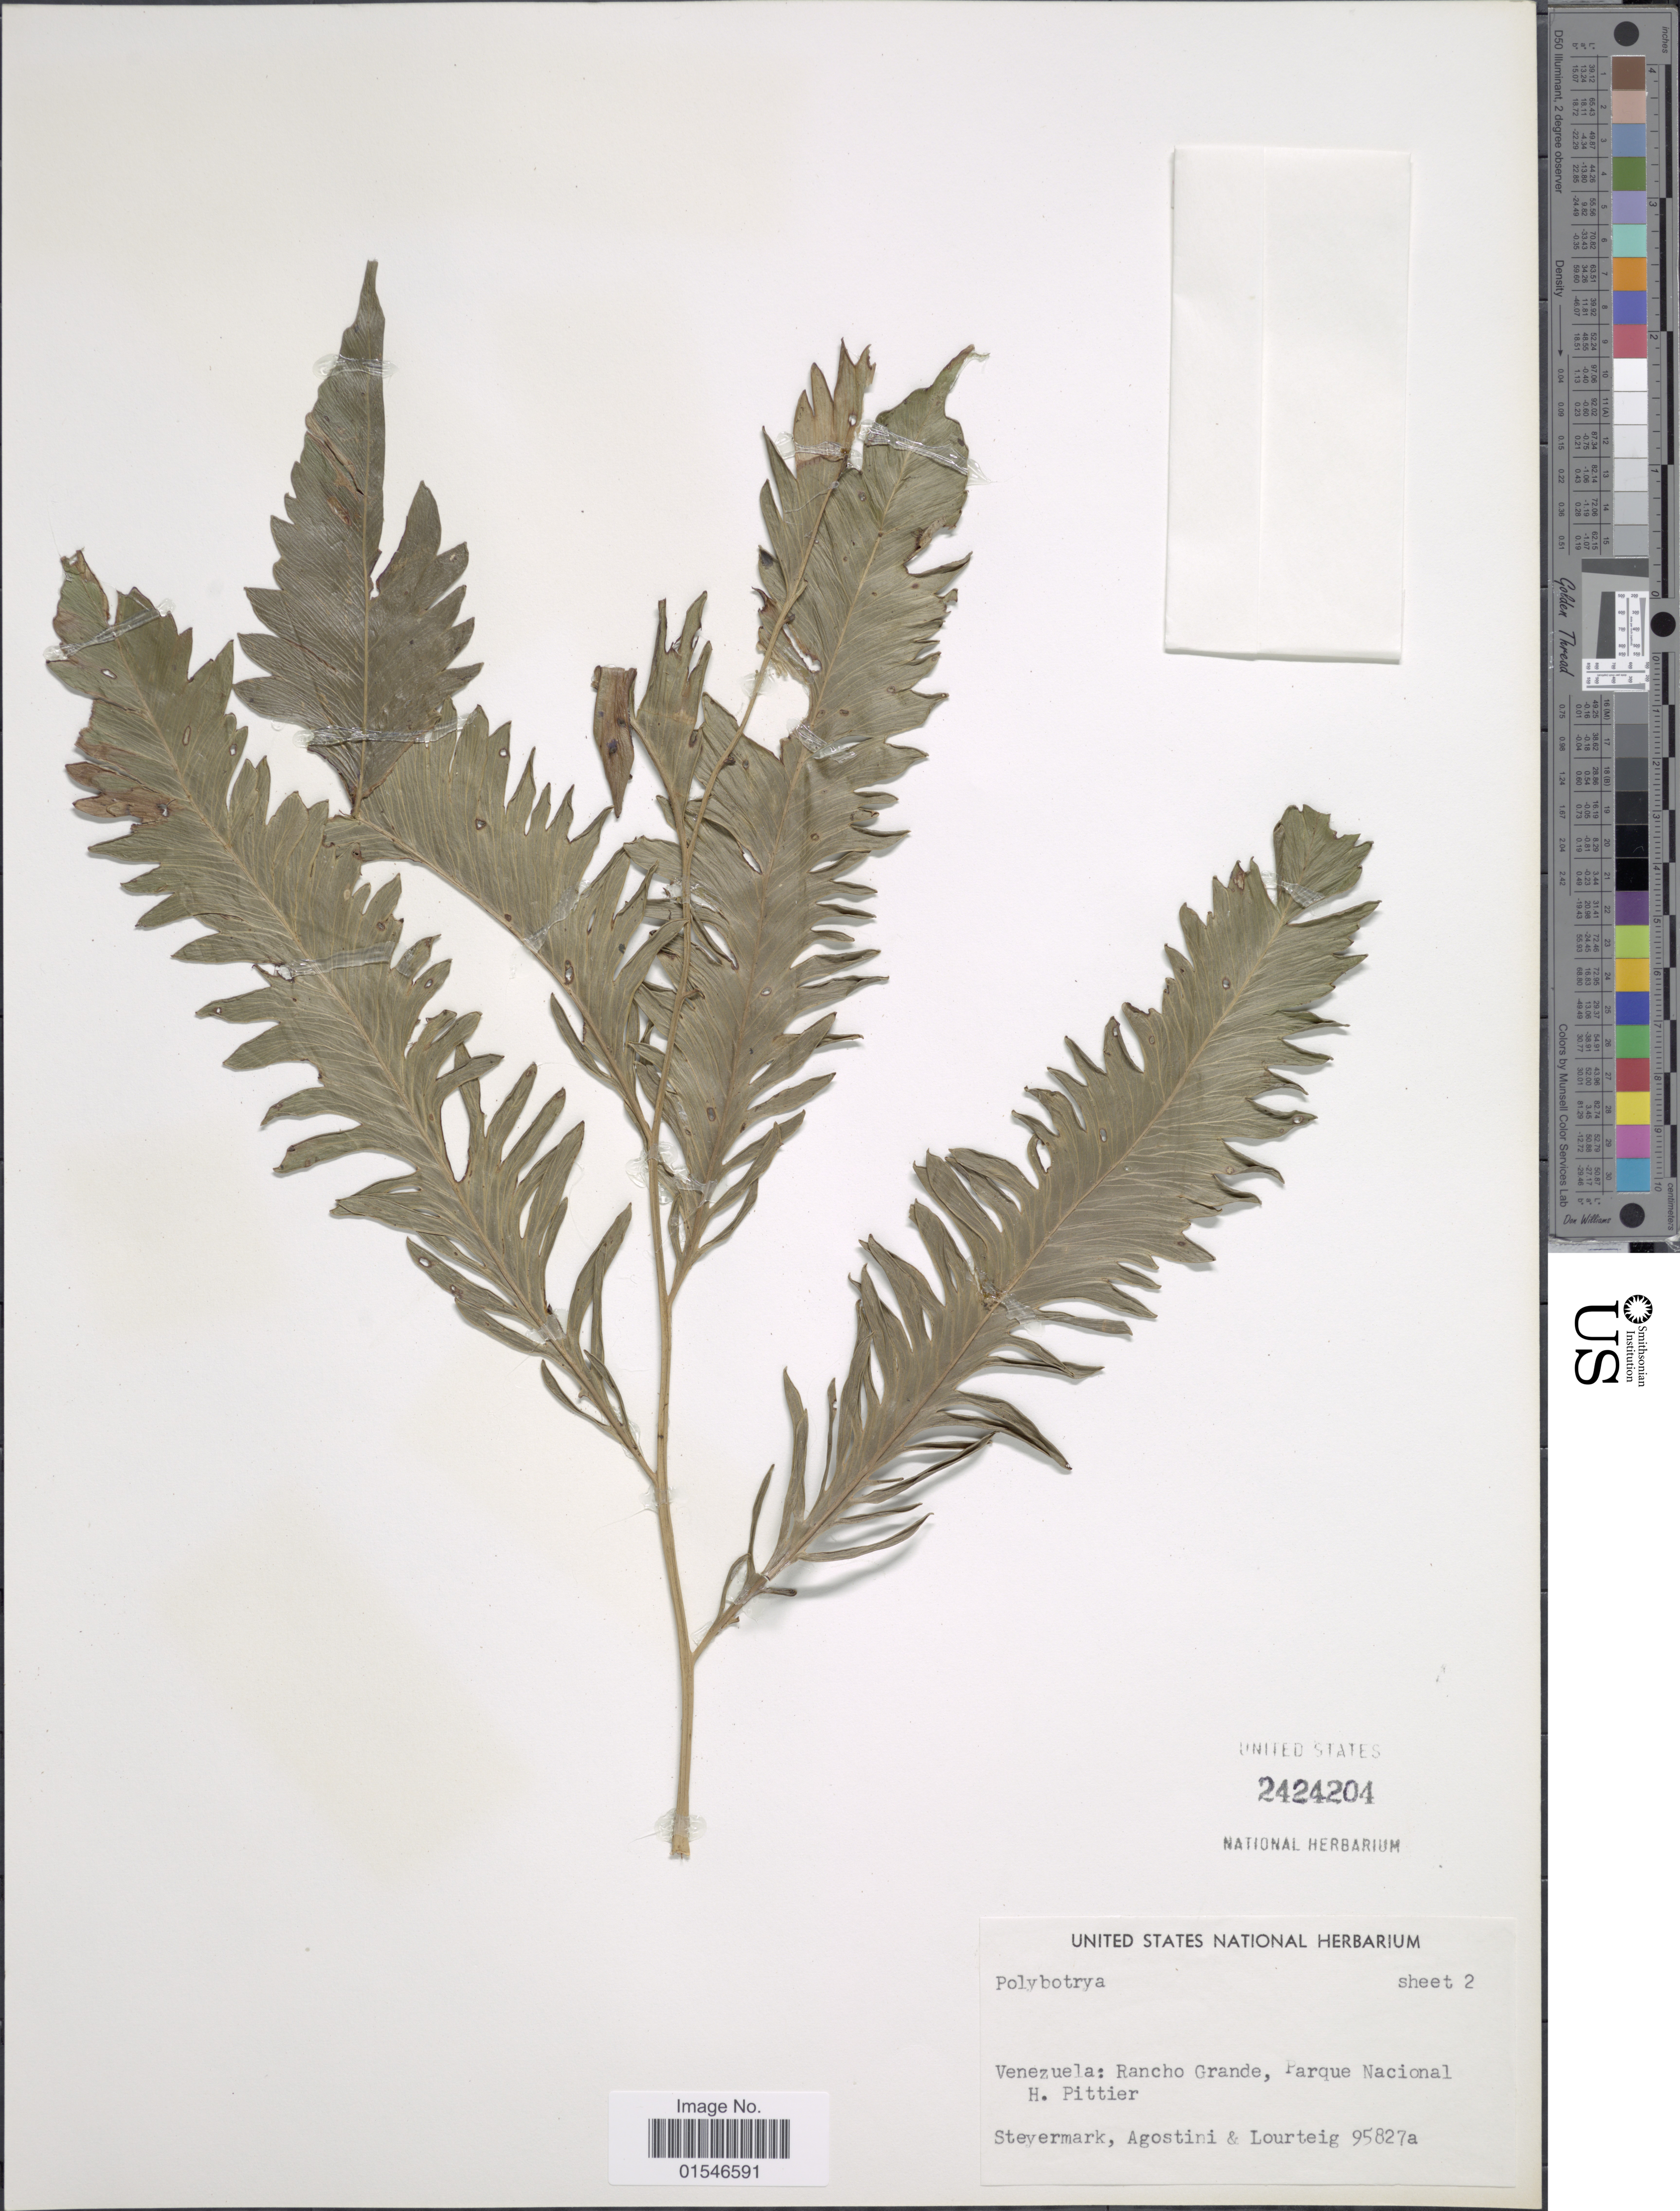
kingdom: Plantae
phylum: Tracheophyta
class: Polypodiopsida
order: Polypodiales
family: Dryopteridaceae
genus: Olfersia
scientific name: Olfersia cervina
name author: (L.) Kunze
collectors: J. Steyermark, Agostini, -- & -. Lourteig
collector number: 95827a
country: Venezuela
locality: Rancho Grande, Parque Nacional H. Pittier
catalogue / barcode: US 2424204